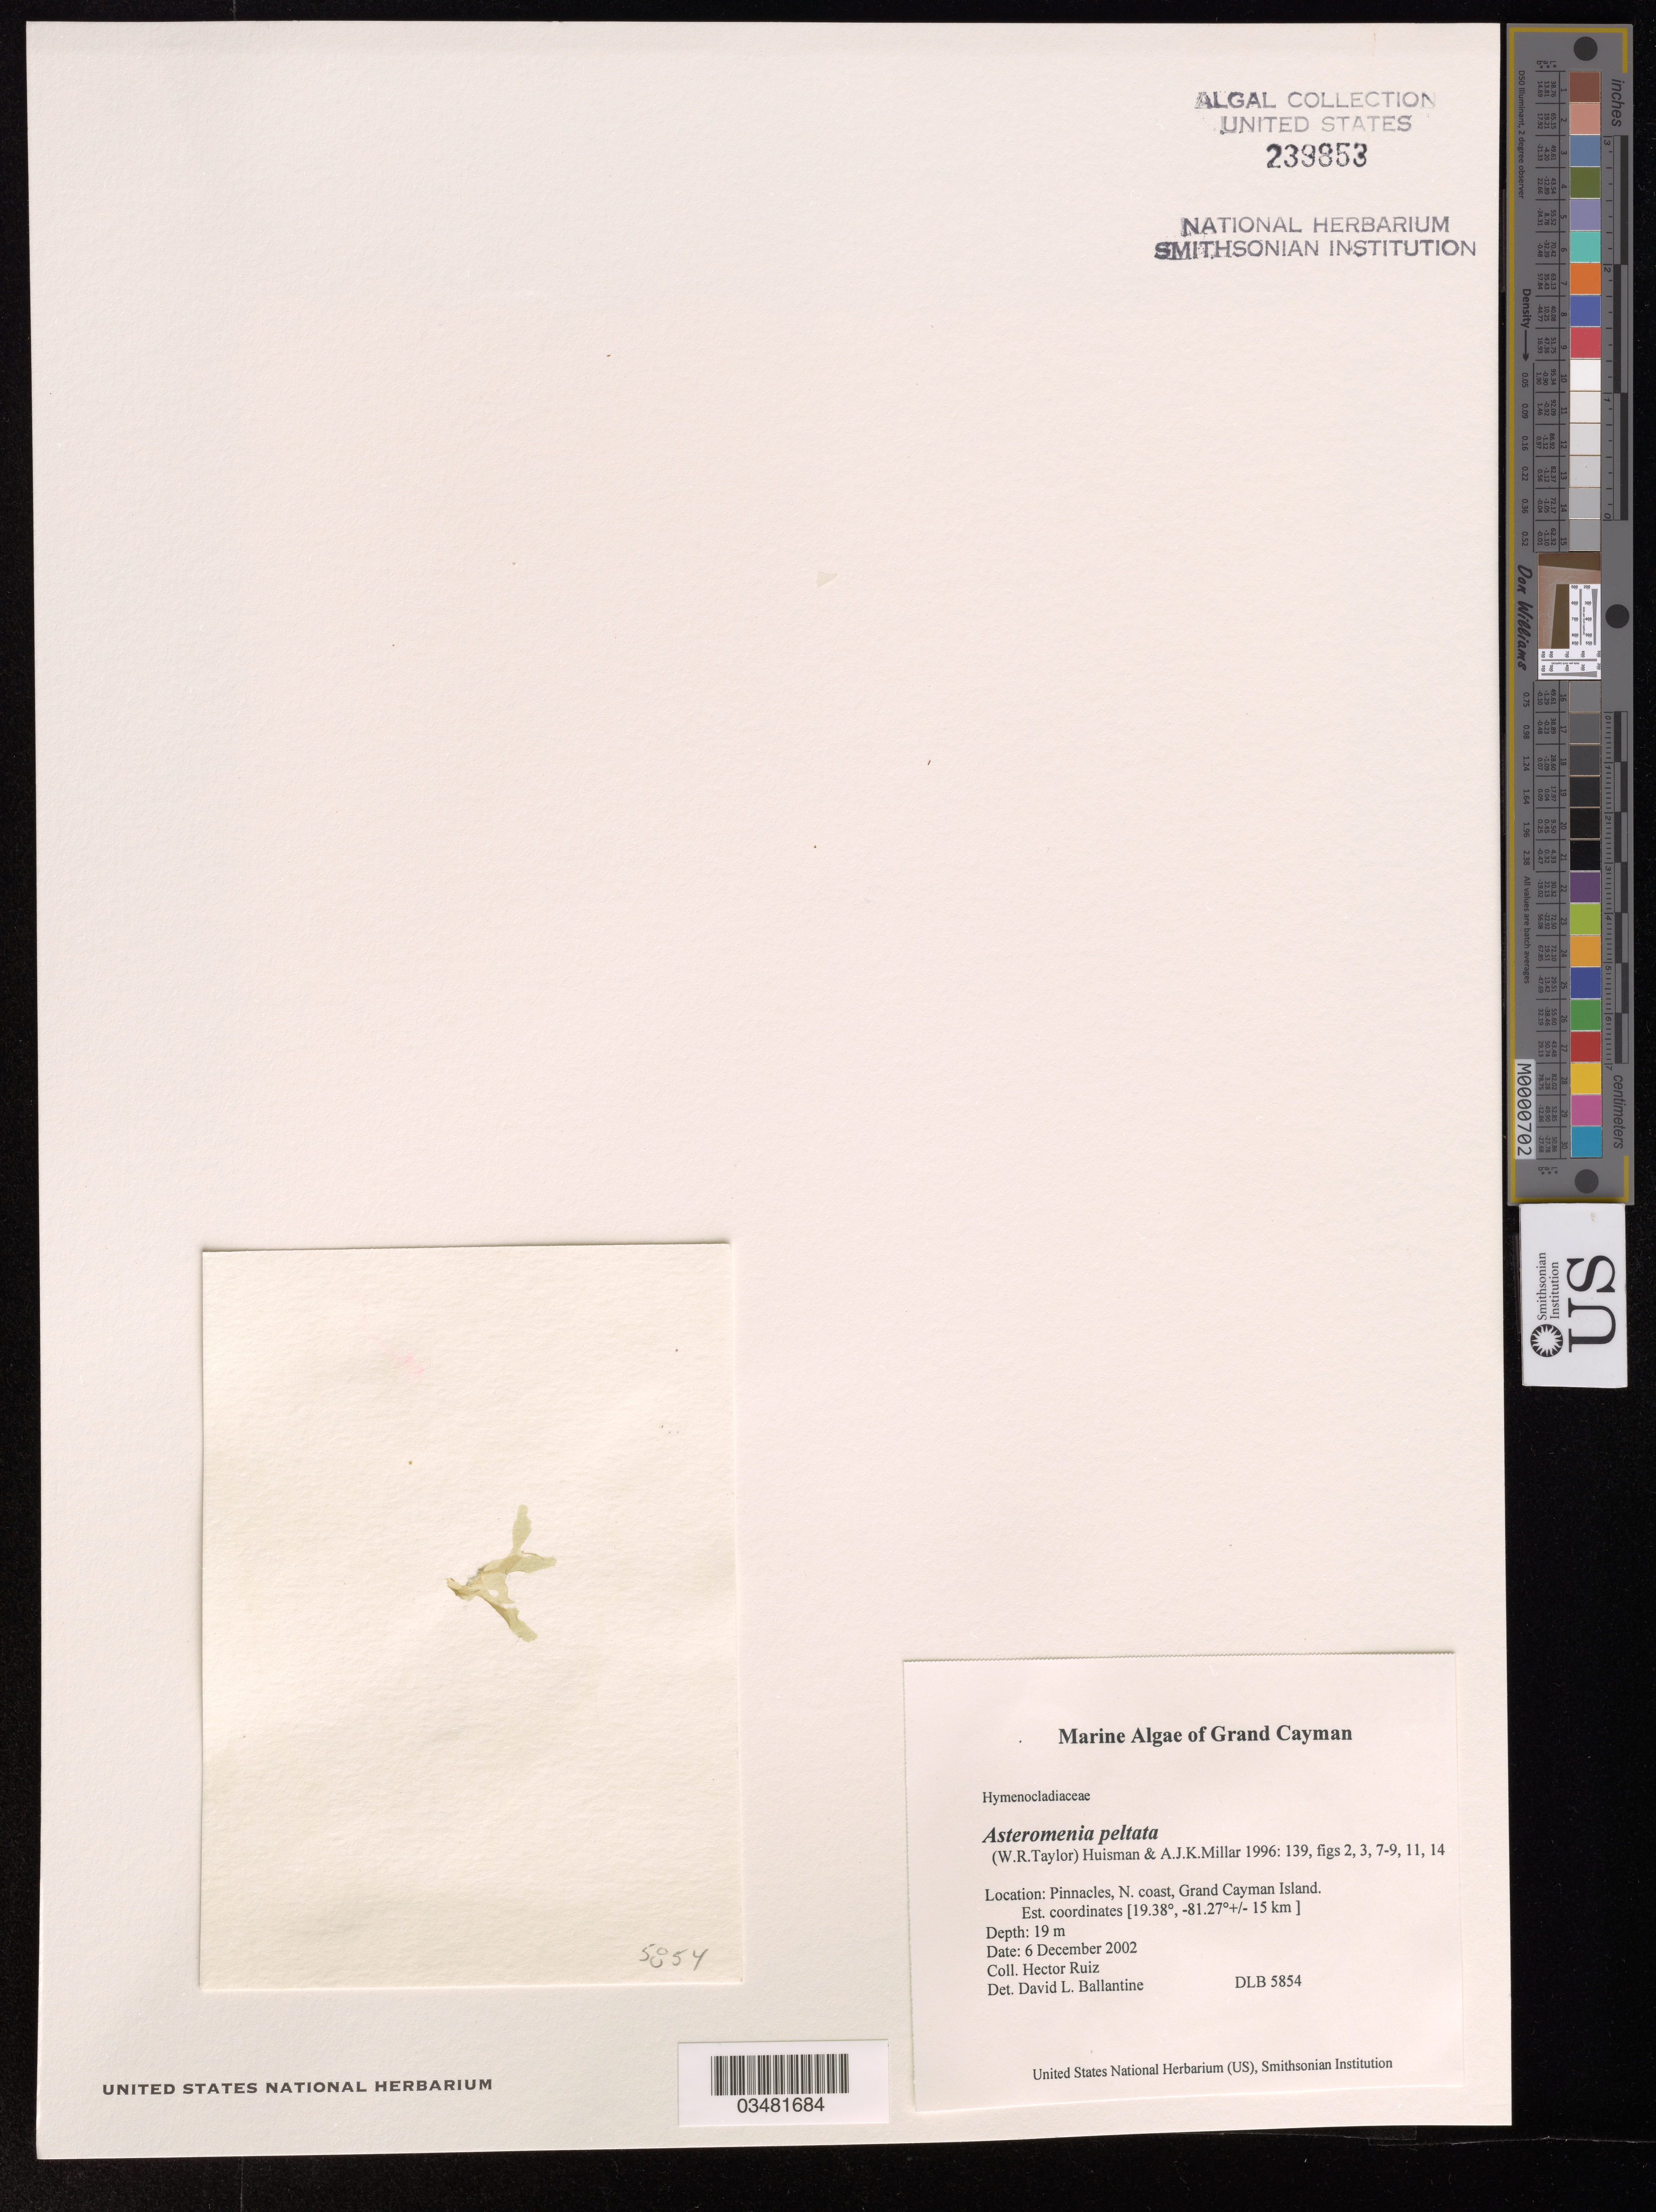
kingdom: Plantae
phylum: Rhodophyta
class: Florideophyceae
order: Rhodymeniales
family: Hymenocladiaceae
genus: Asteromenia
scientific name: Asteromenia peltata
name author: (W.R. Taylor) Huisman & A.J.K. Millar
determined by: Ballantine, D. L.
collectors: H. Ruiz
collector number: DLB 5854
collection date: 2002-12-06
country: Cayman Islands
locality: Pinnacles, Grand Cayman Island (N. coast).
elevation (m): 20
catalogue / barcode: US 239853